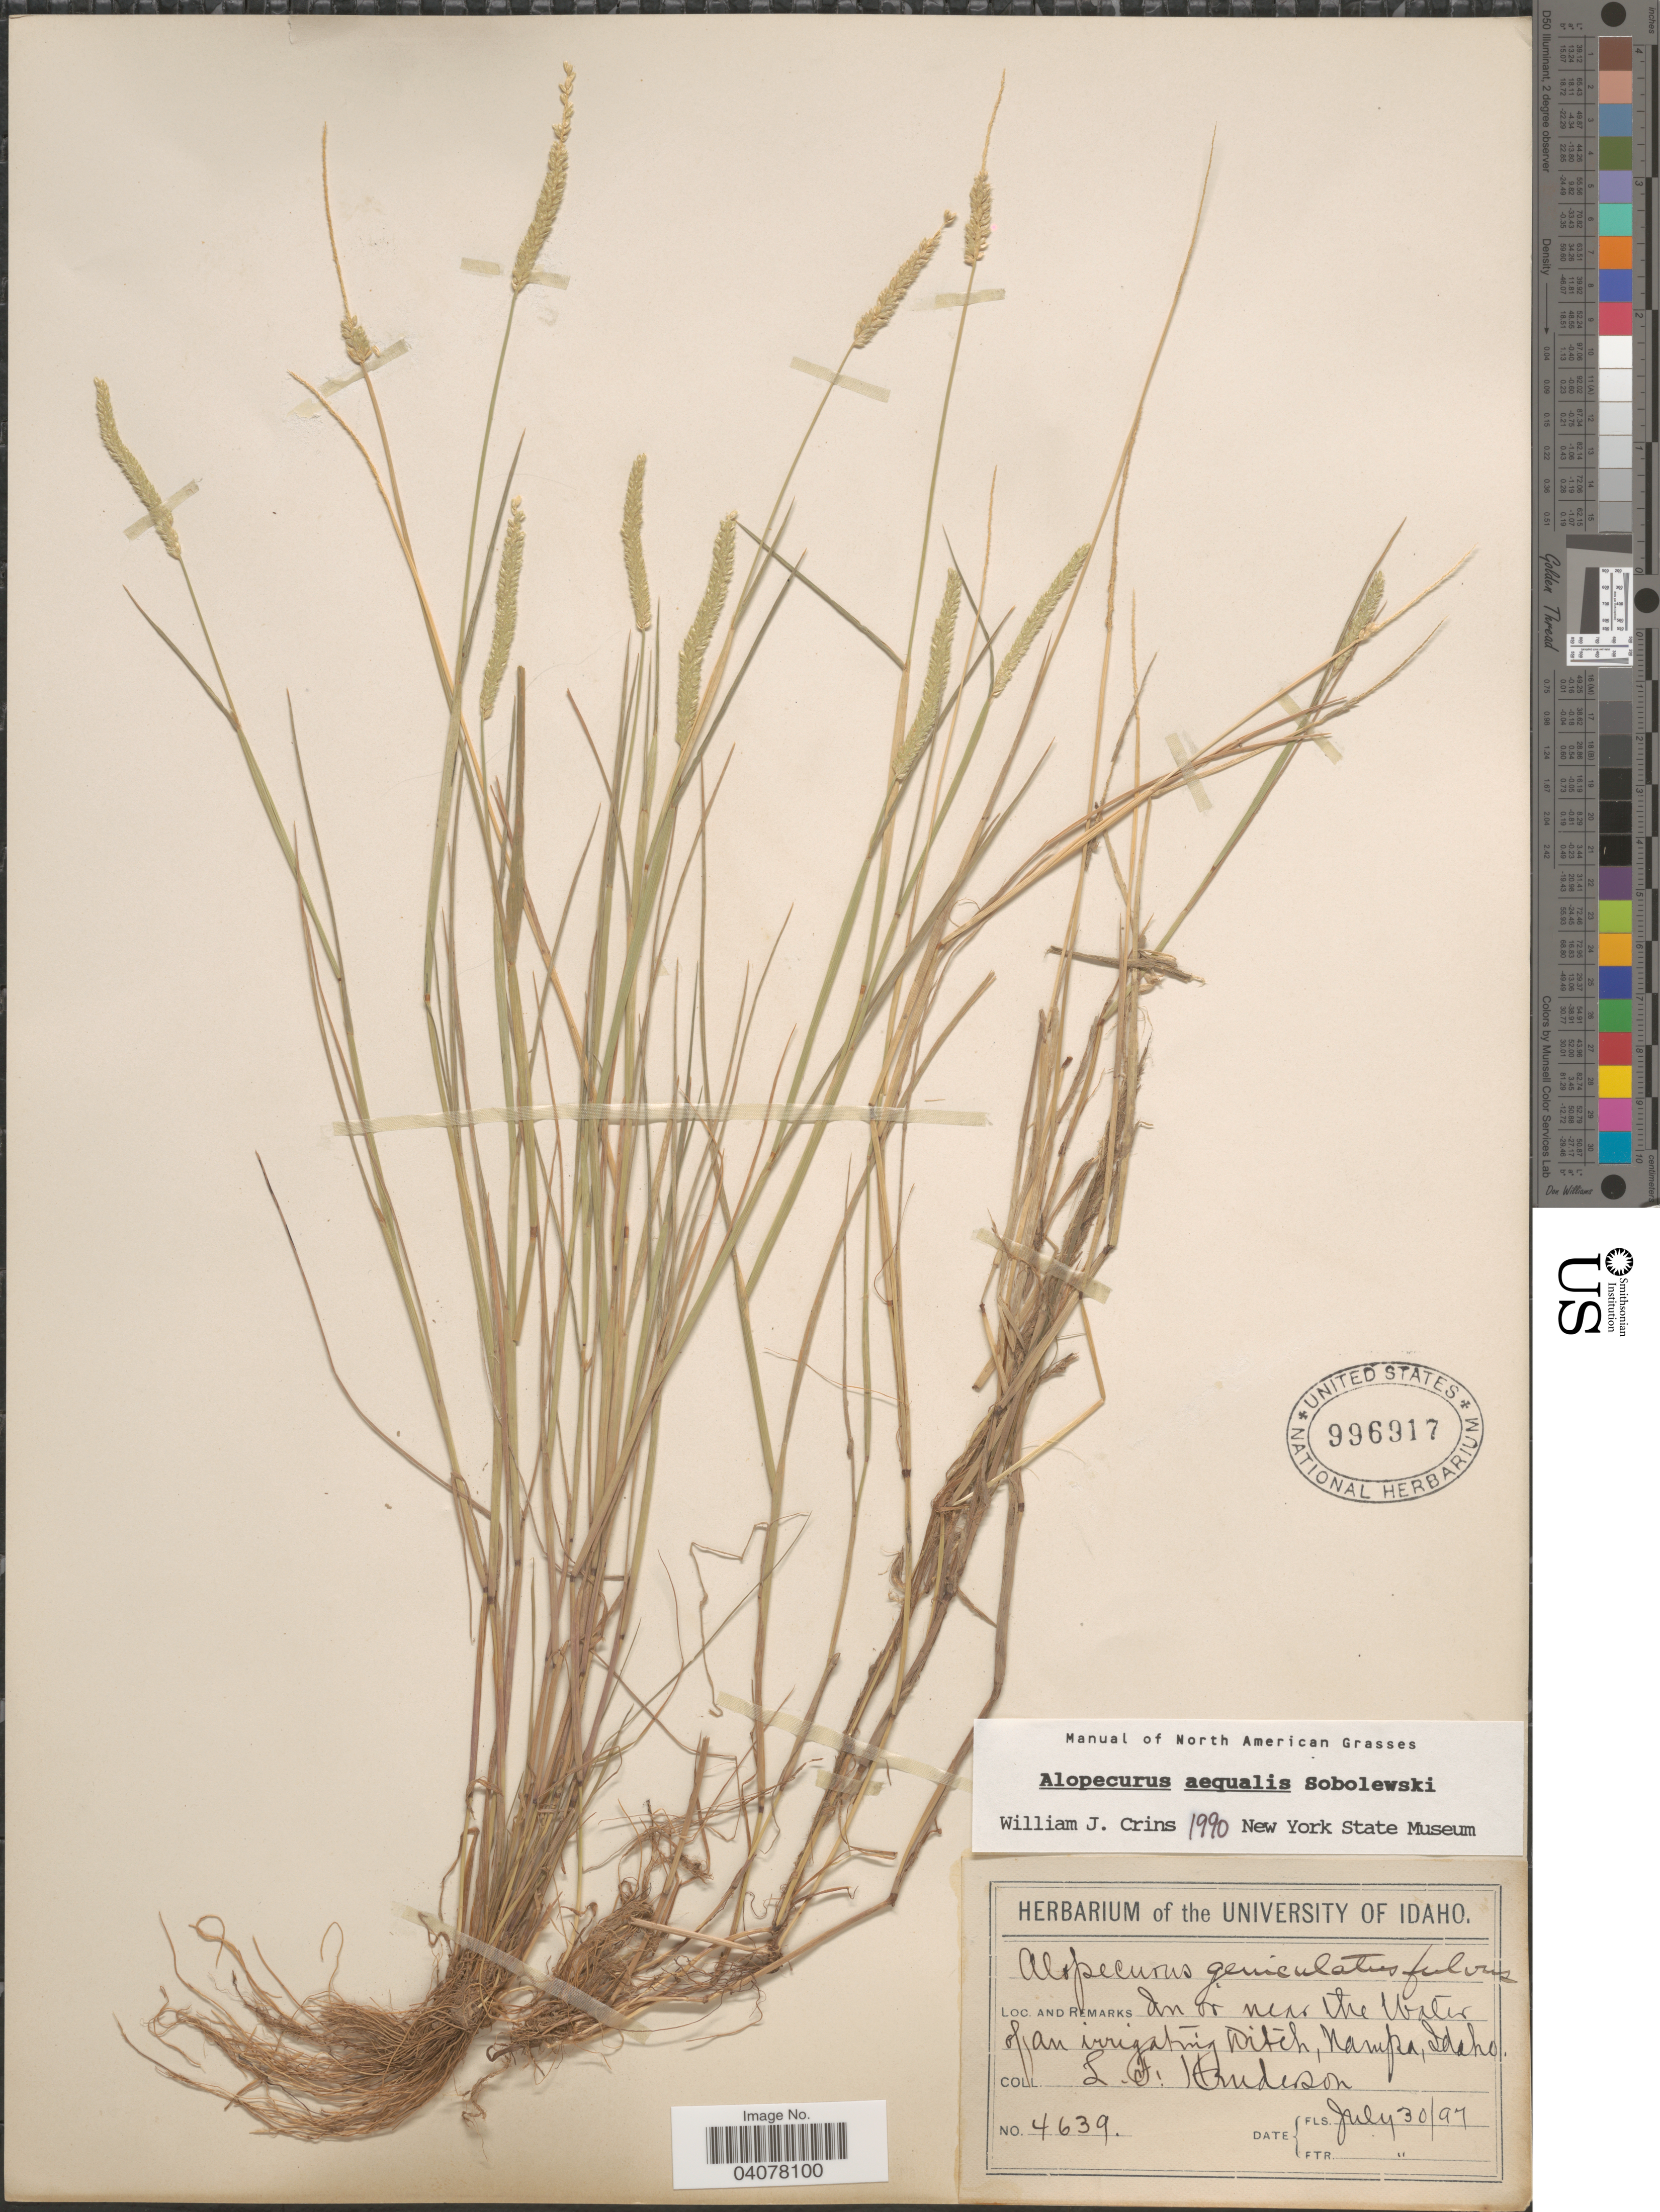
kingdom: Plantae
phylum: Tracheophyta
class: Liliopsida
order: Poales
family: Poaceae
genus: Alopecurus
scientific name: Alopecurus aequalis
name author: Sobol.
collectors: L. Henderson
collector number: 4639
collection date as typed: Transcribed d/m/y: 30/7/97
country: United States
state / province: Idaho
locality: In or near the Water of an irrigating Ditch, Nampa.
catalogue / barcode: US 996917